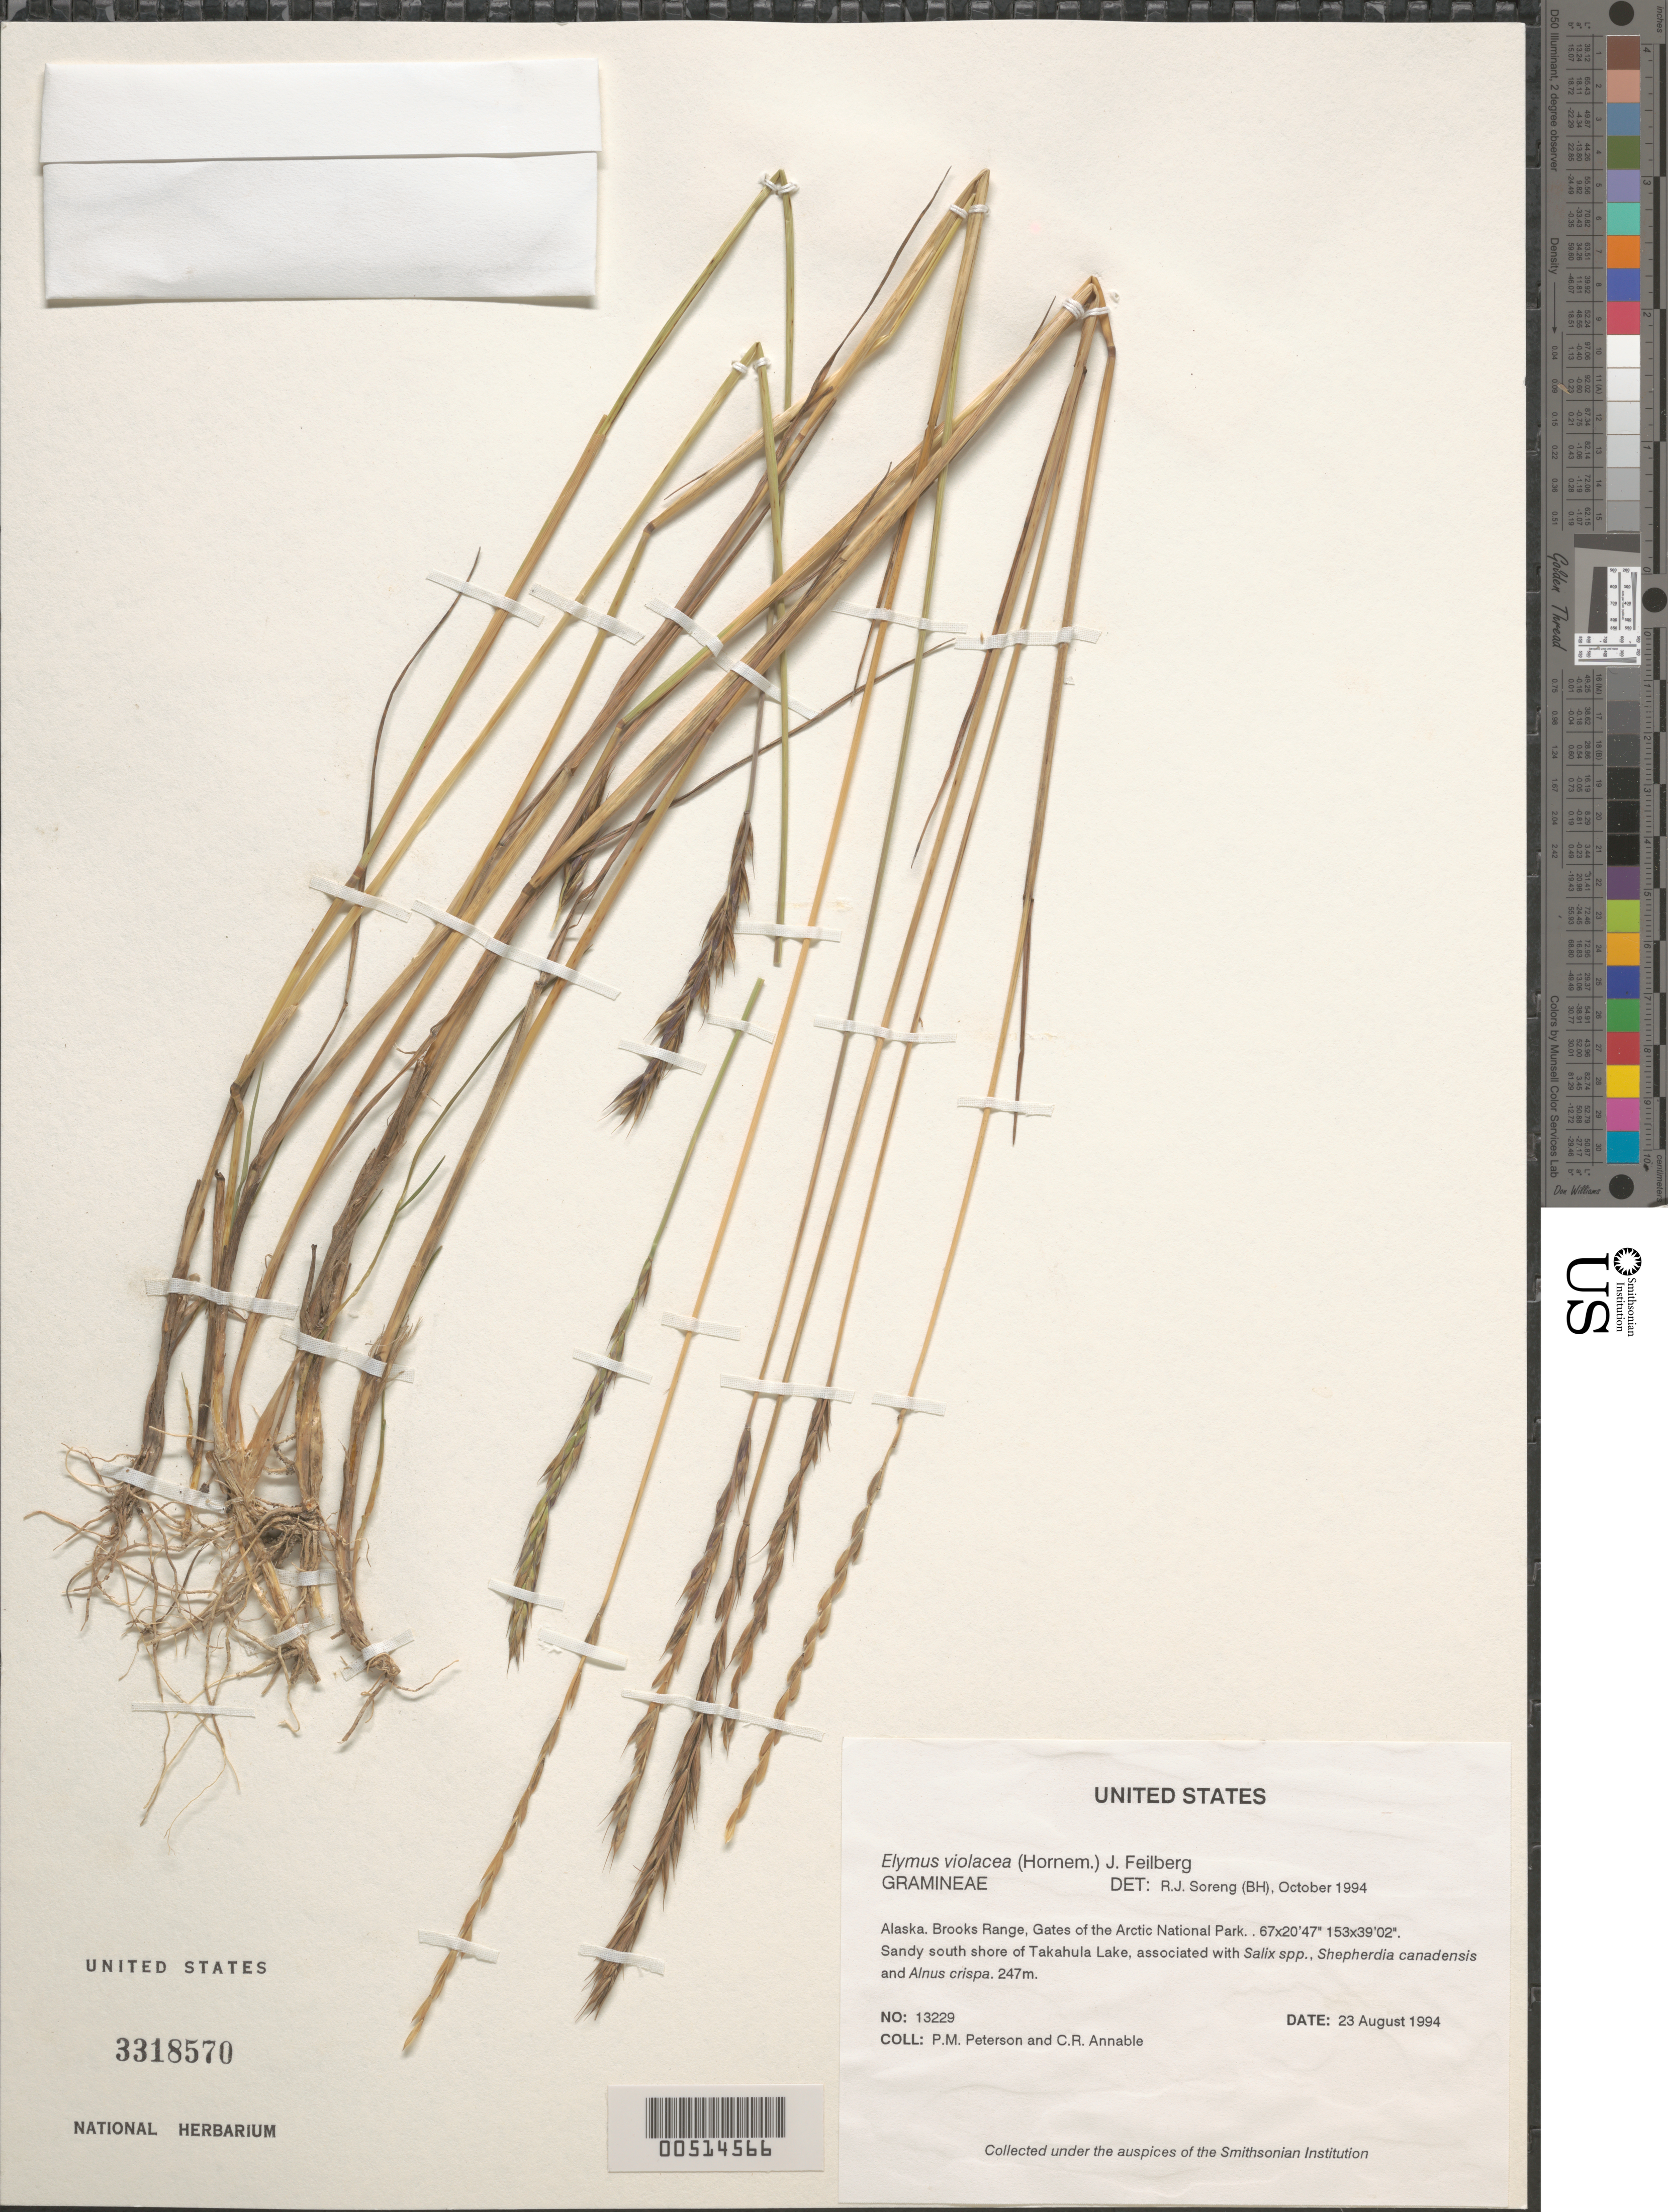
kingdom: Plantae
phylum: Tracheophyta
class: Liliopsida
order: Poales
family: Poaceae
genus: Elymus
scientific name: Elymus violaceus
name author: (Hornem.) Feilberg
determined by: Soreng, Robert J., Research Associate (BOT), Smithsonian Institution - National Museum of Natural History (UNITED STATES)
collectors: P. M. Peterson & C. R. Annable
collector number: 13229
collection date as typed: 23 Aug 1994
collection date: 1994-08-23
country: United States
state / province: Alaska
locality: Brooks Range, Gates of the Arctic National Park.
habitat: Sandy south shore of Takahula Lake, associated with {Salix spp.}, {Shepherdia canadensis} and {Alnus crispa}.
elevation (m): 247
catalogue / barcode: US 3318570